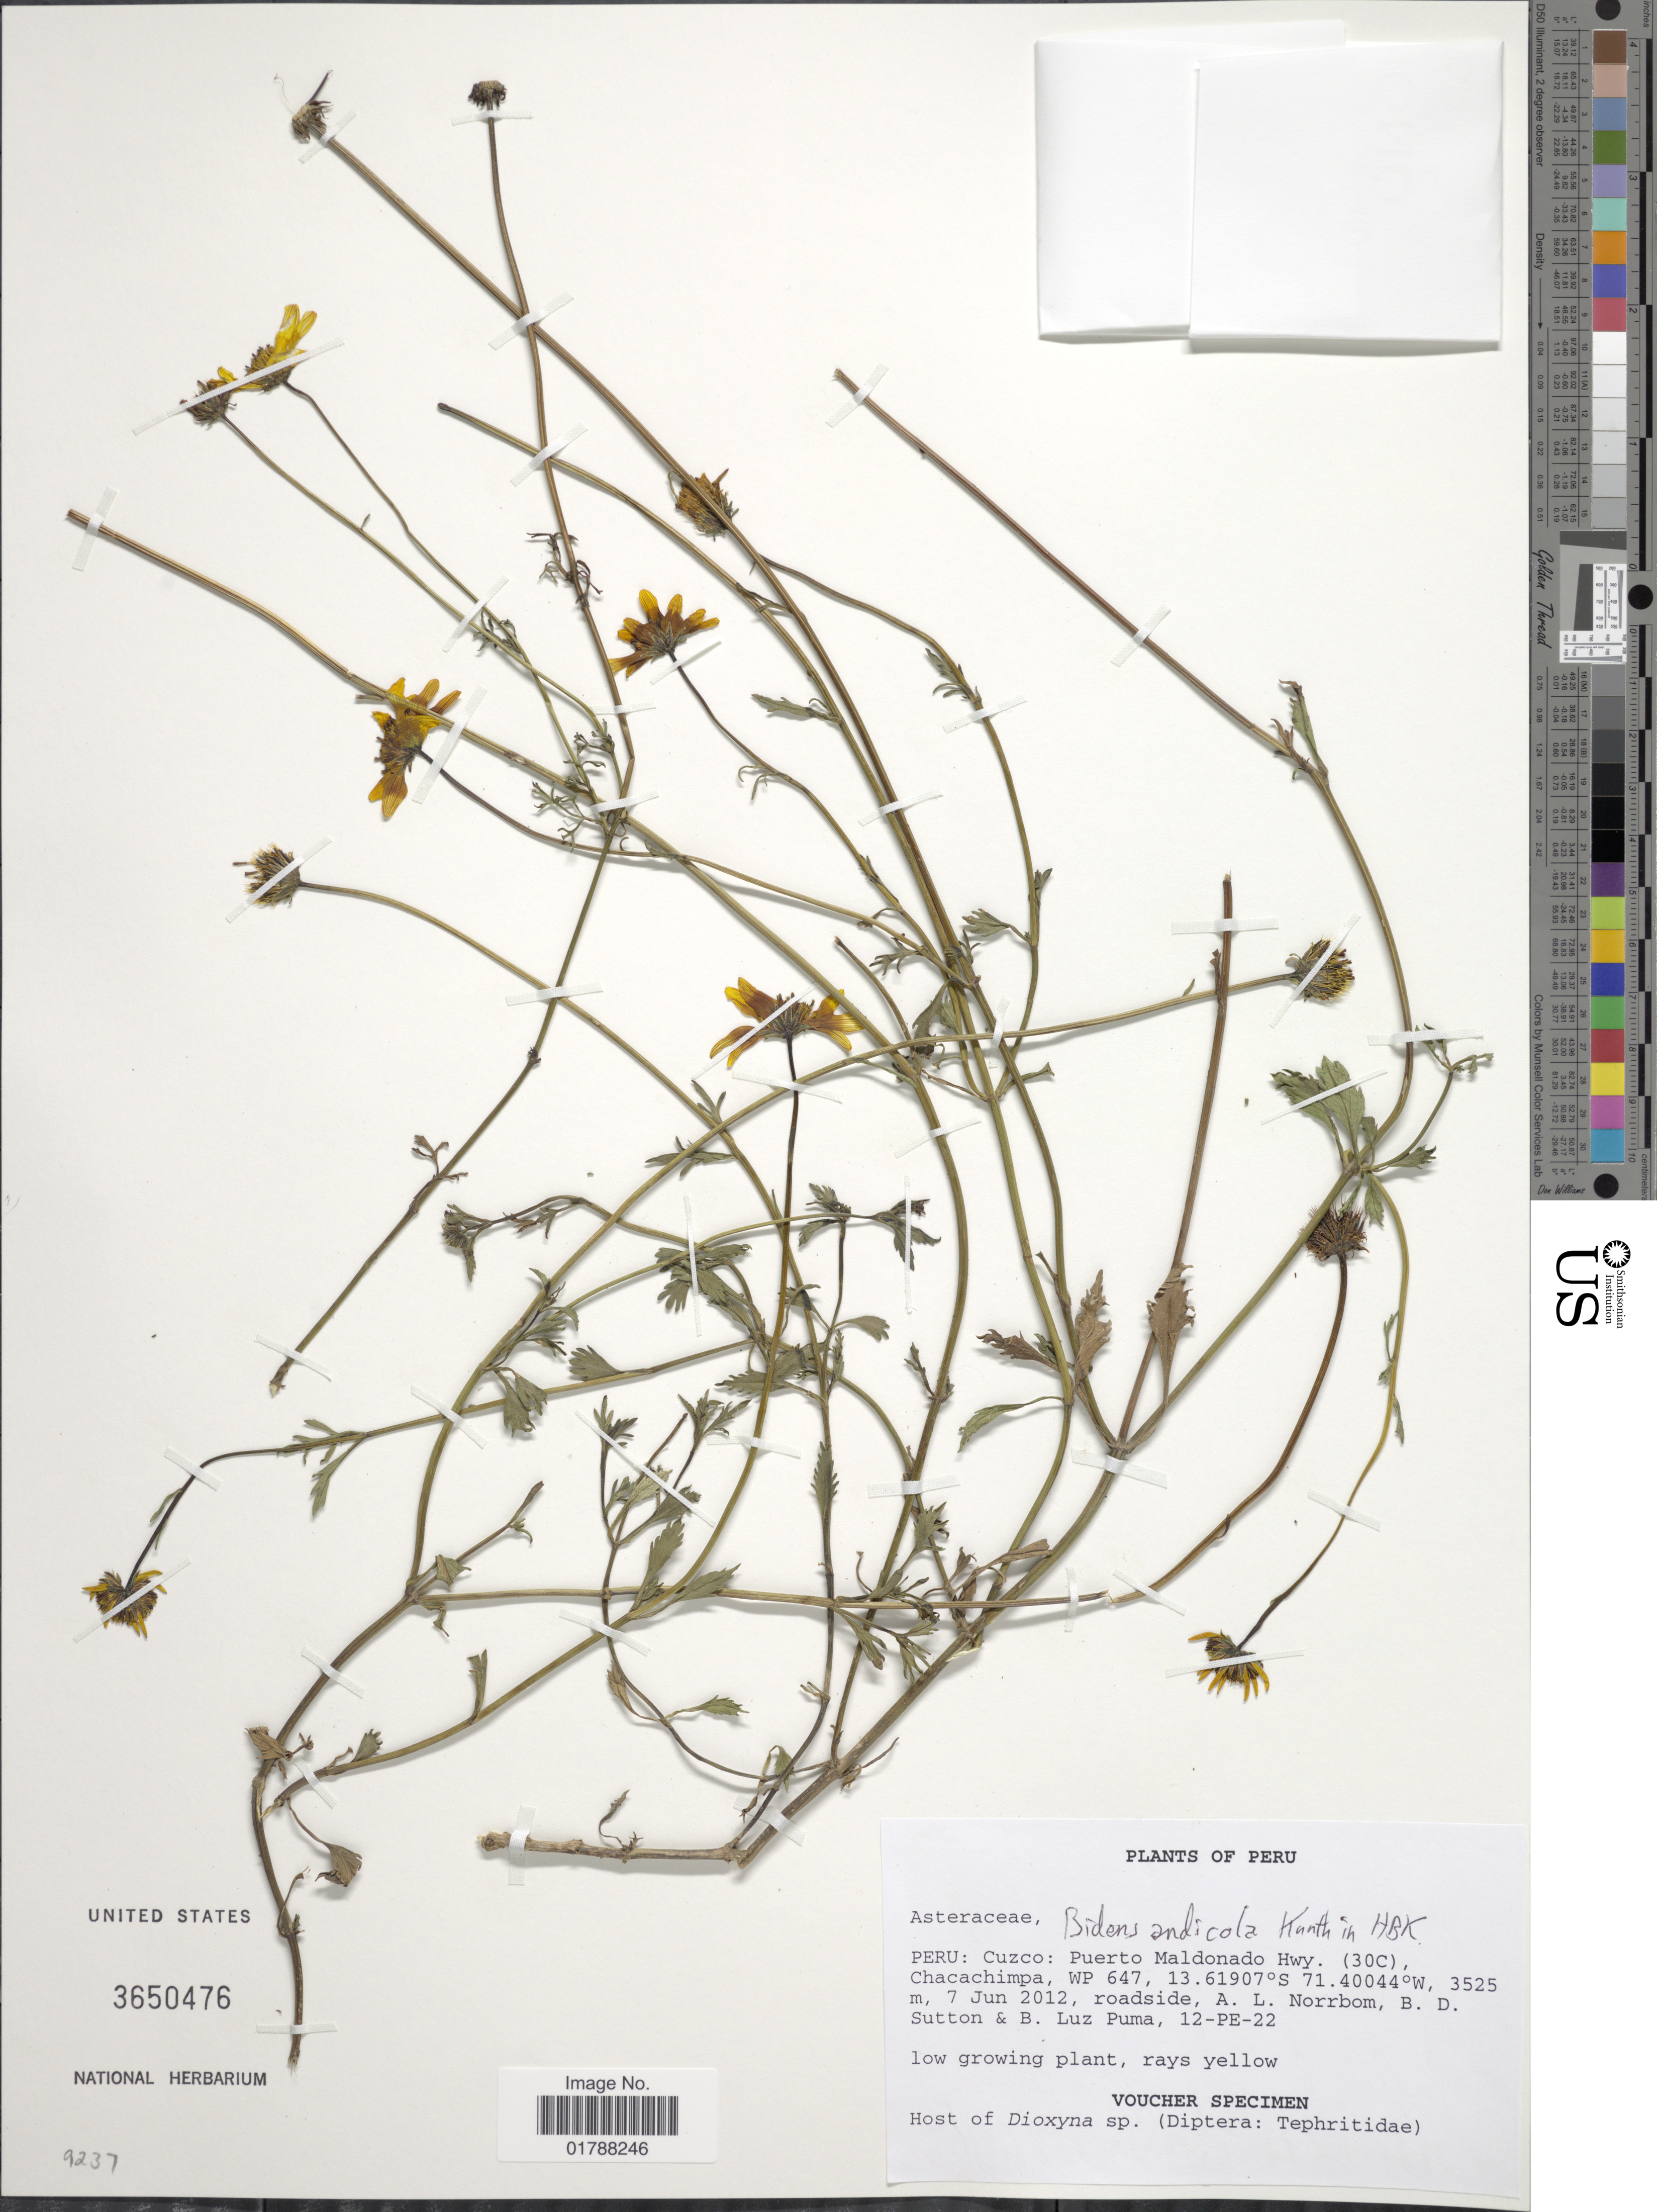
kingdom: Plantae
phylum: Tracheophyta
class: Magnoliopsida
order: Asterales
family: Asteraceae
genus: Bidens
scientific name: Bidens andicola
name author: Kunth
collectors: A. L. Norrbom, B. Sutton & B. Luz Puma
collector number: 12-PE-22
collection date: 2012-06-07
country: Peru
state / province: Cusco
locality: Puerto Maldonado Hwy. (30C), Chacachimpa, WP 647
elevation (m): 3525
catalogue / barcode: US 3650476